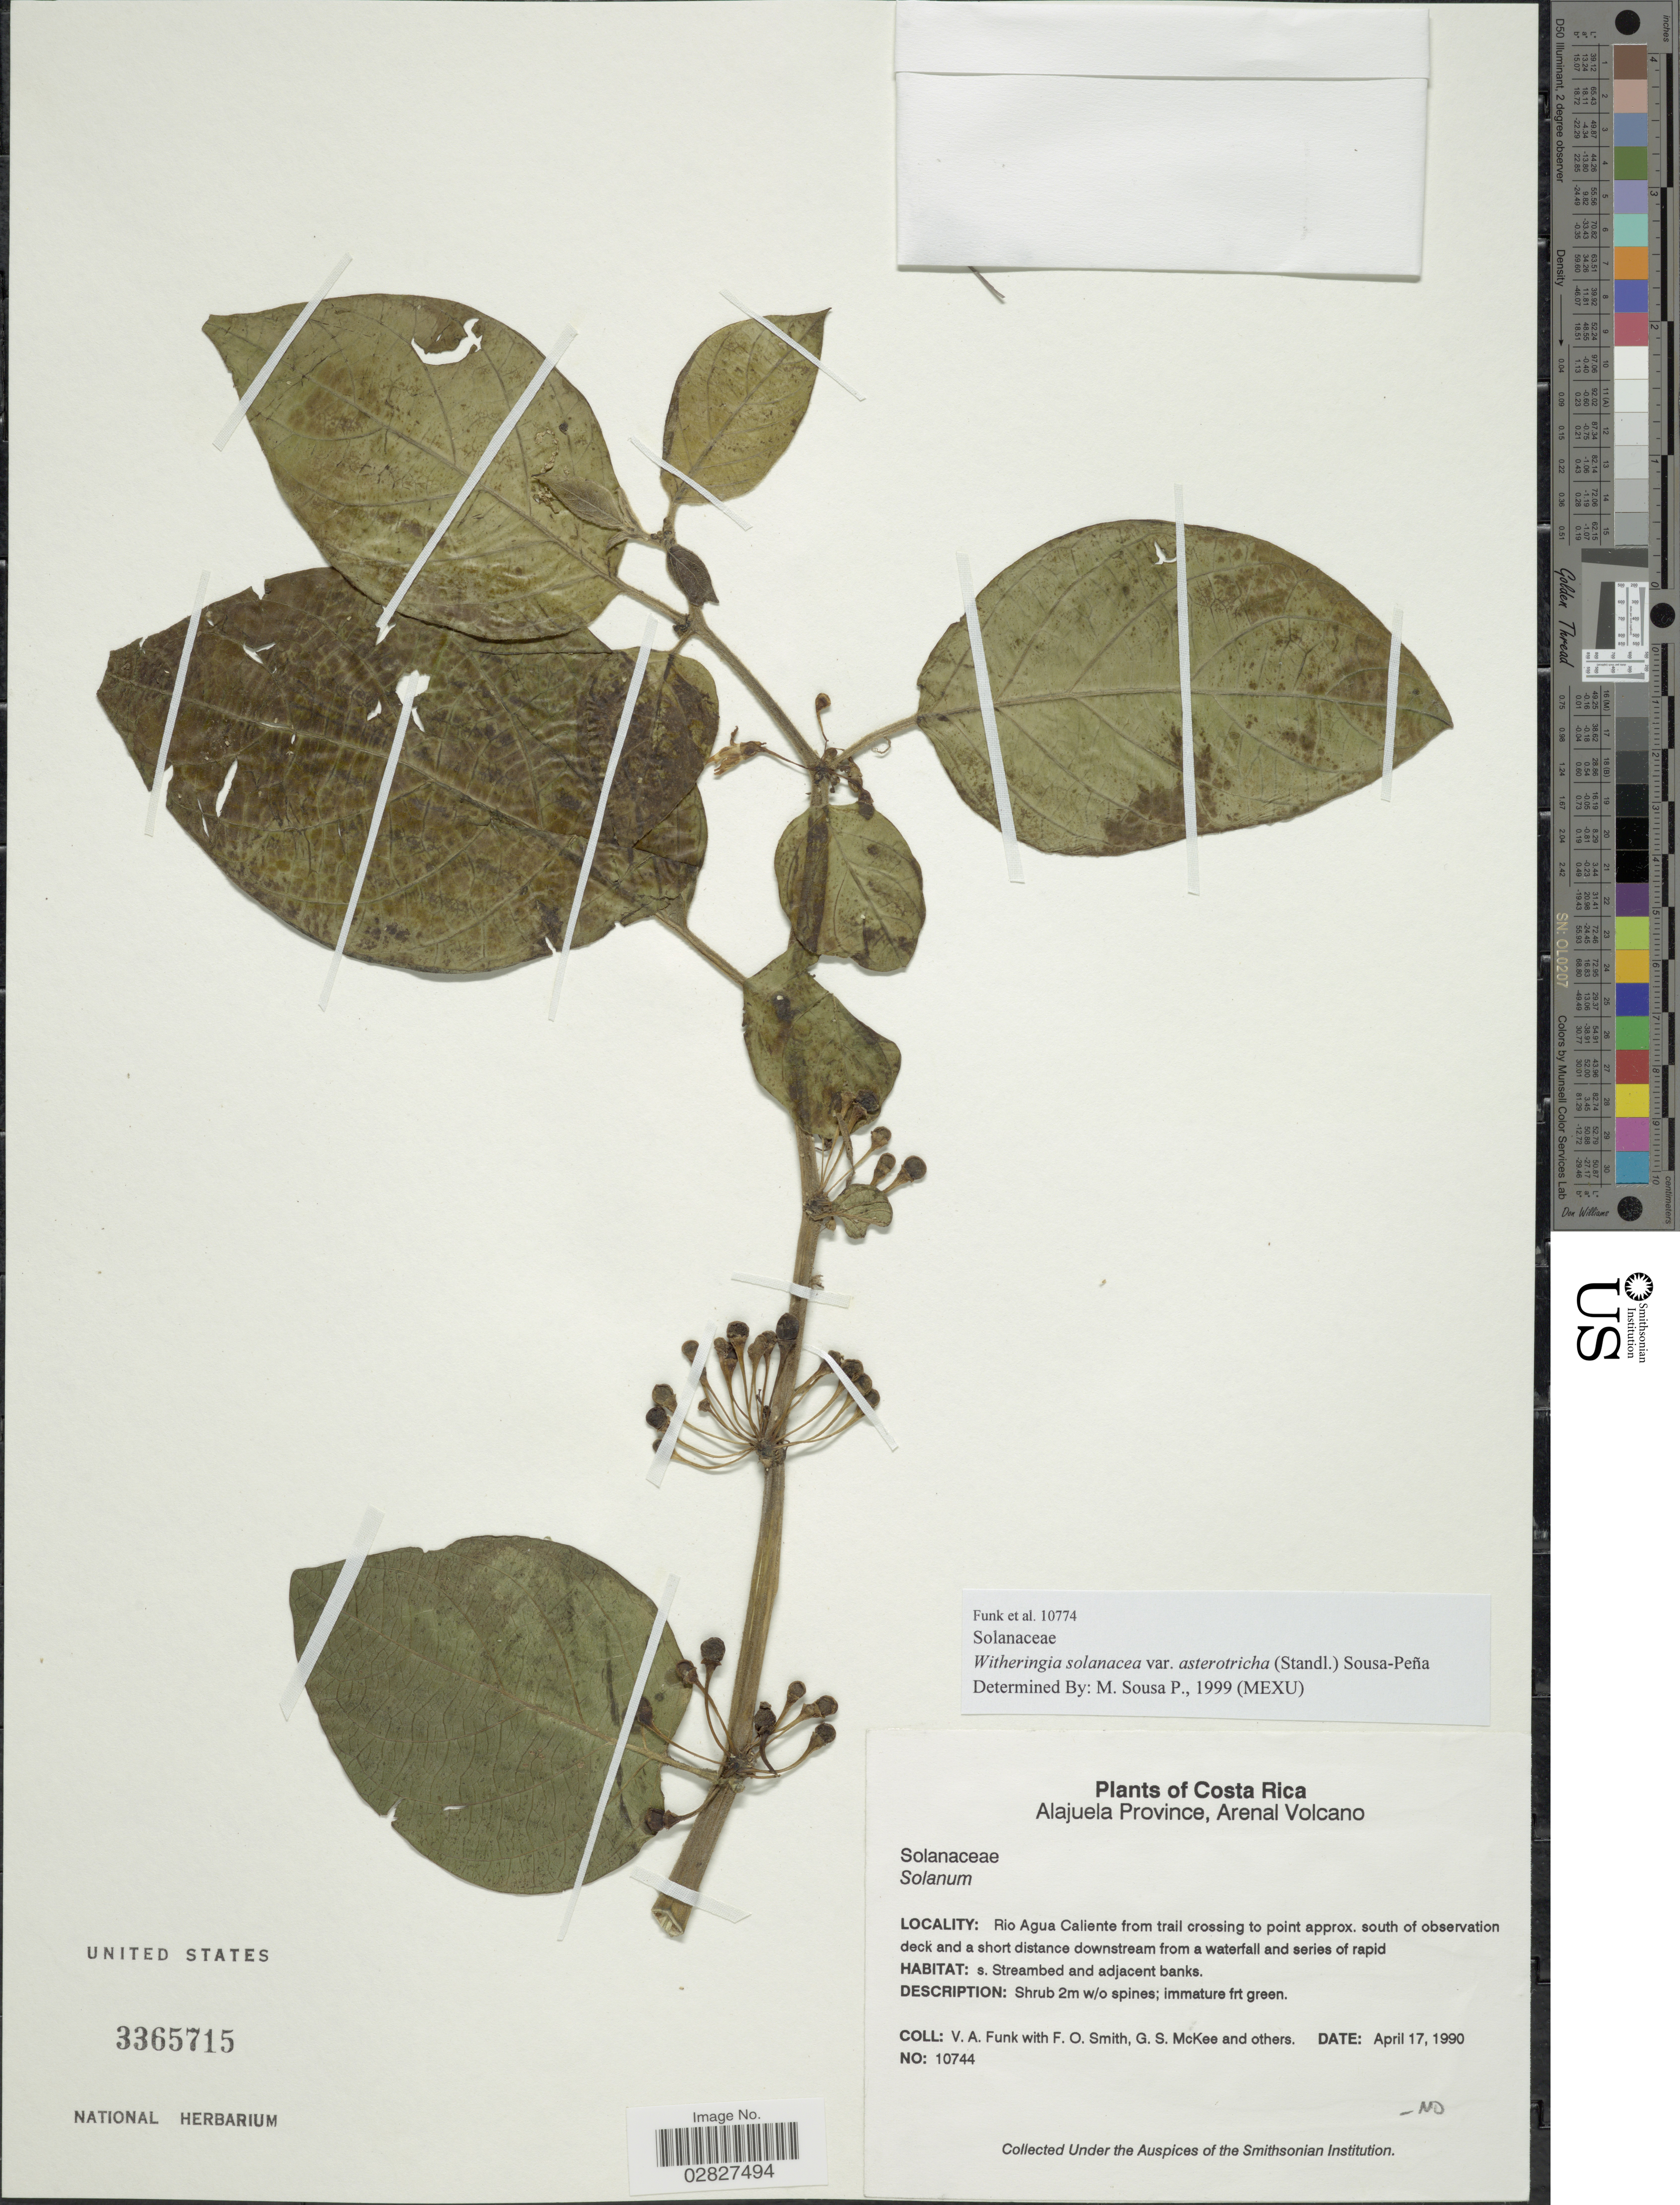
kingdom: Plantae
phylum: Tracheophyta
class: Magnoliopsida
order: Solanales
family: Solanaceae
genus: Witheringia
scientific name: Witheringia asterotricha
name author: (Standl.) Hunz.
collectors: V. Funk, F. Smith, G. S. McKee & et al.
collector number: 10744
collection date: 1990-04-17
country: Costa Rica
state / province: Alajuela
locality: Arenal Volcano. Rio Agua Caliente from trail crossing to point approx. south of observation deck and a short distance downstream from a waterfall and series of rapid.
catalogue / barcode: US 3365715